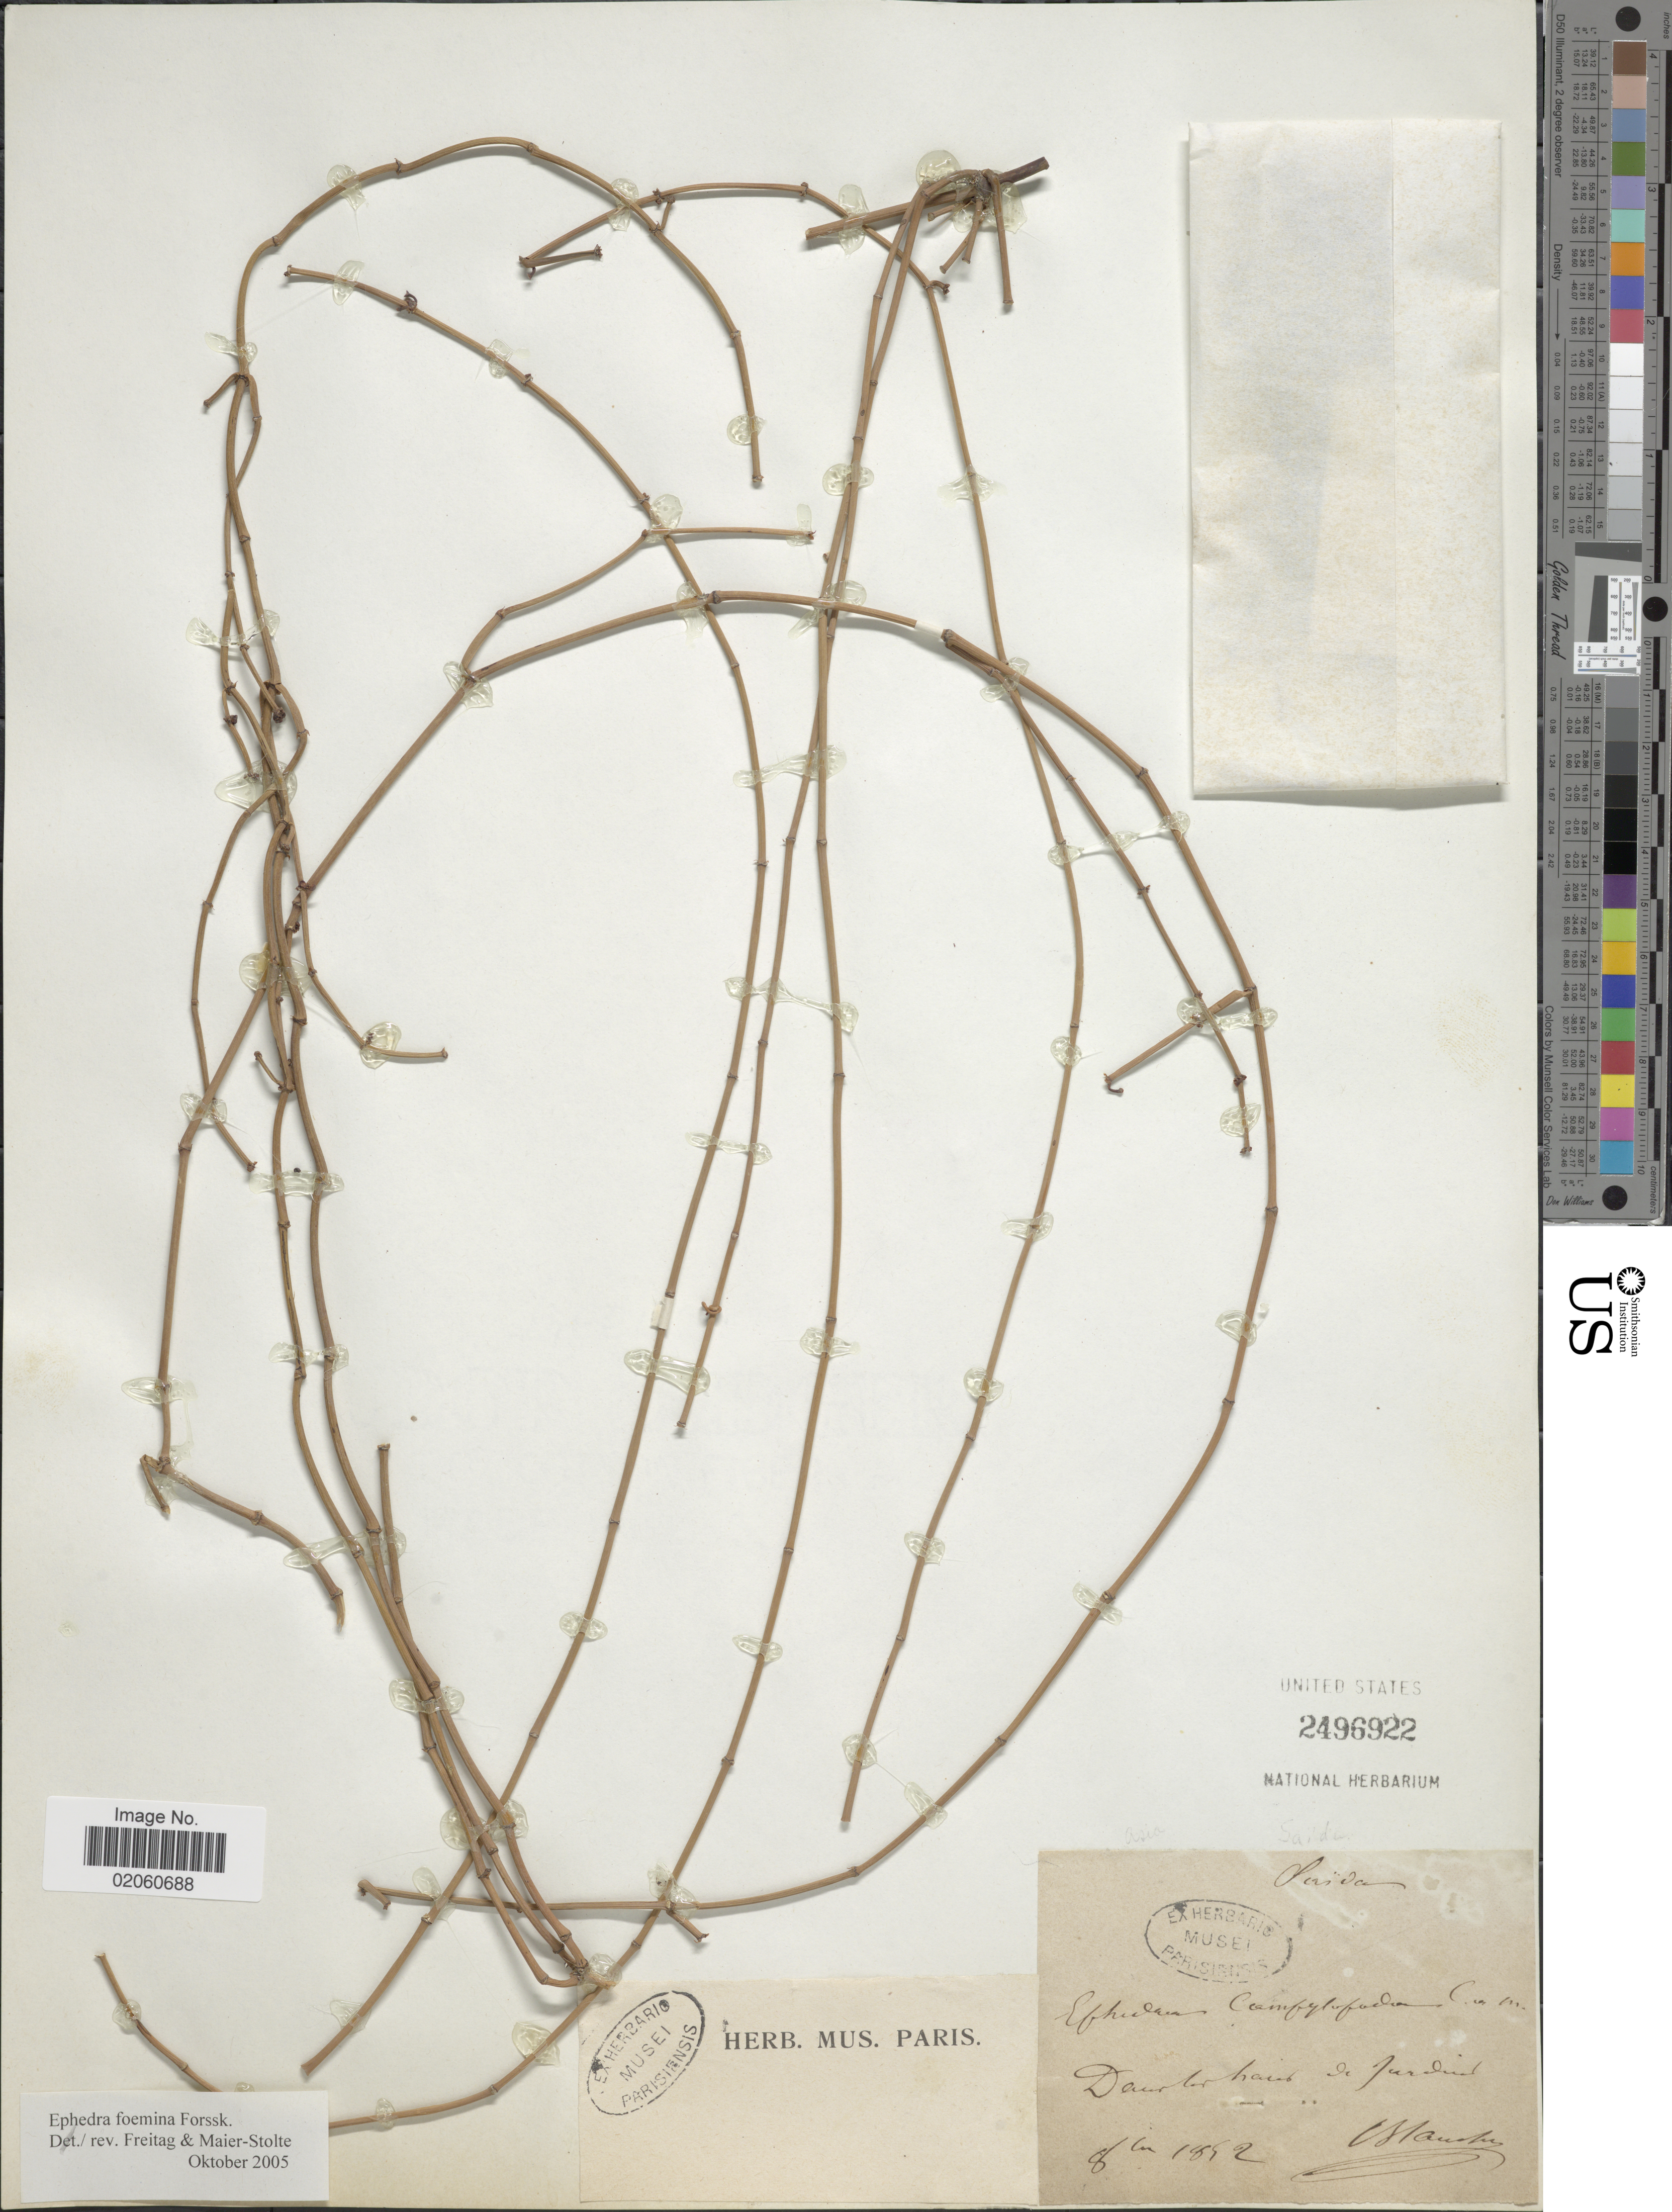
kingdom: Plantae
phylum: Tracheophyta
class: Gnetopsida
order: Ephedrales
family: Ephedraceae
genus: Ephedra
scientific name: Ephedra foeminea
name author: Forssk.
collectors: I. Blanche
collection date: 1852-08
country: France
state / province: Île-de-France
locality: Saida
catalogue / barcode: US 2496922